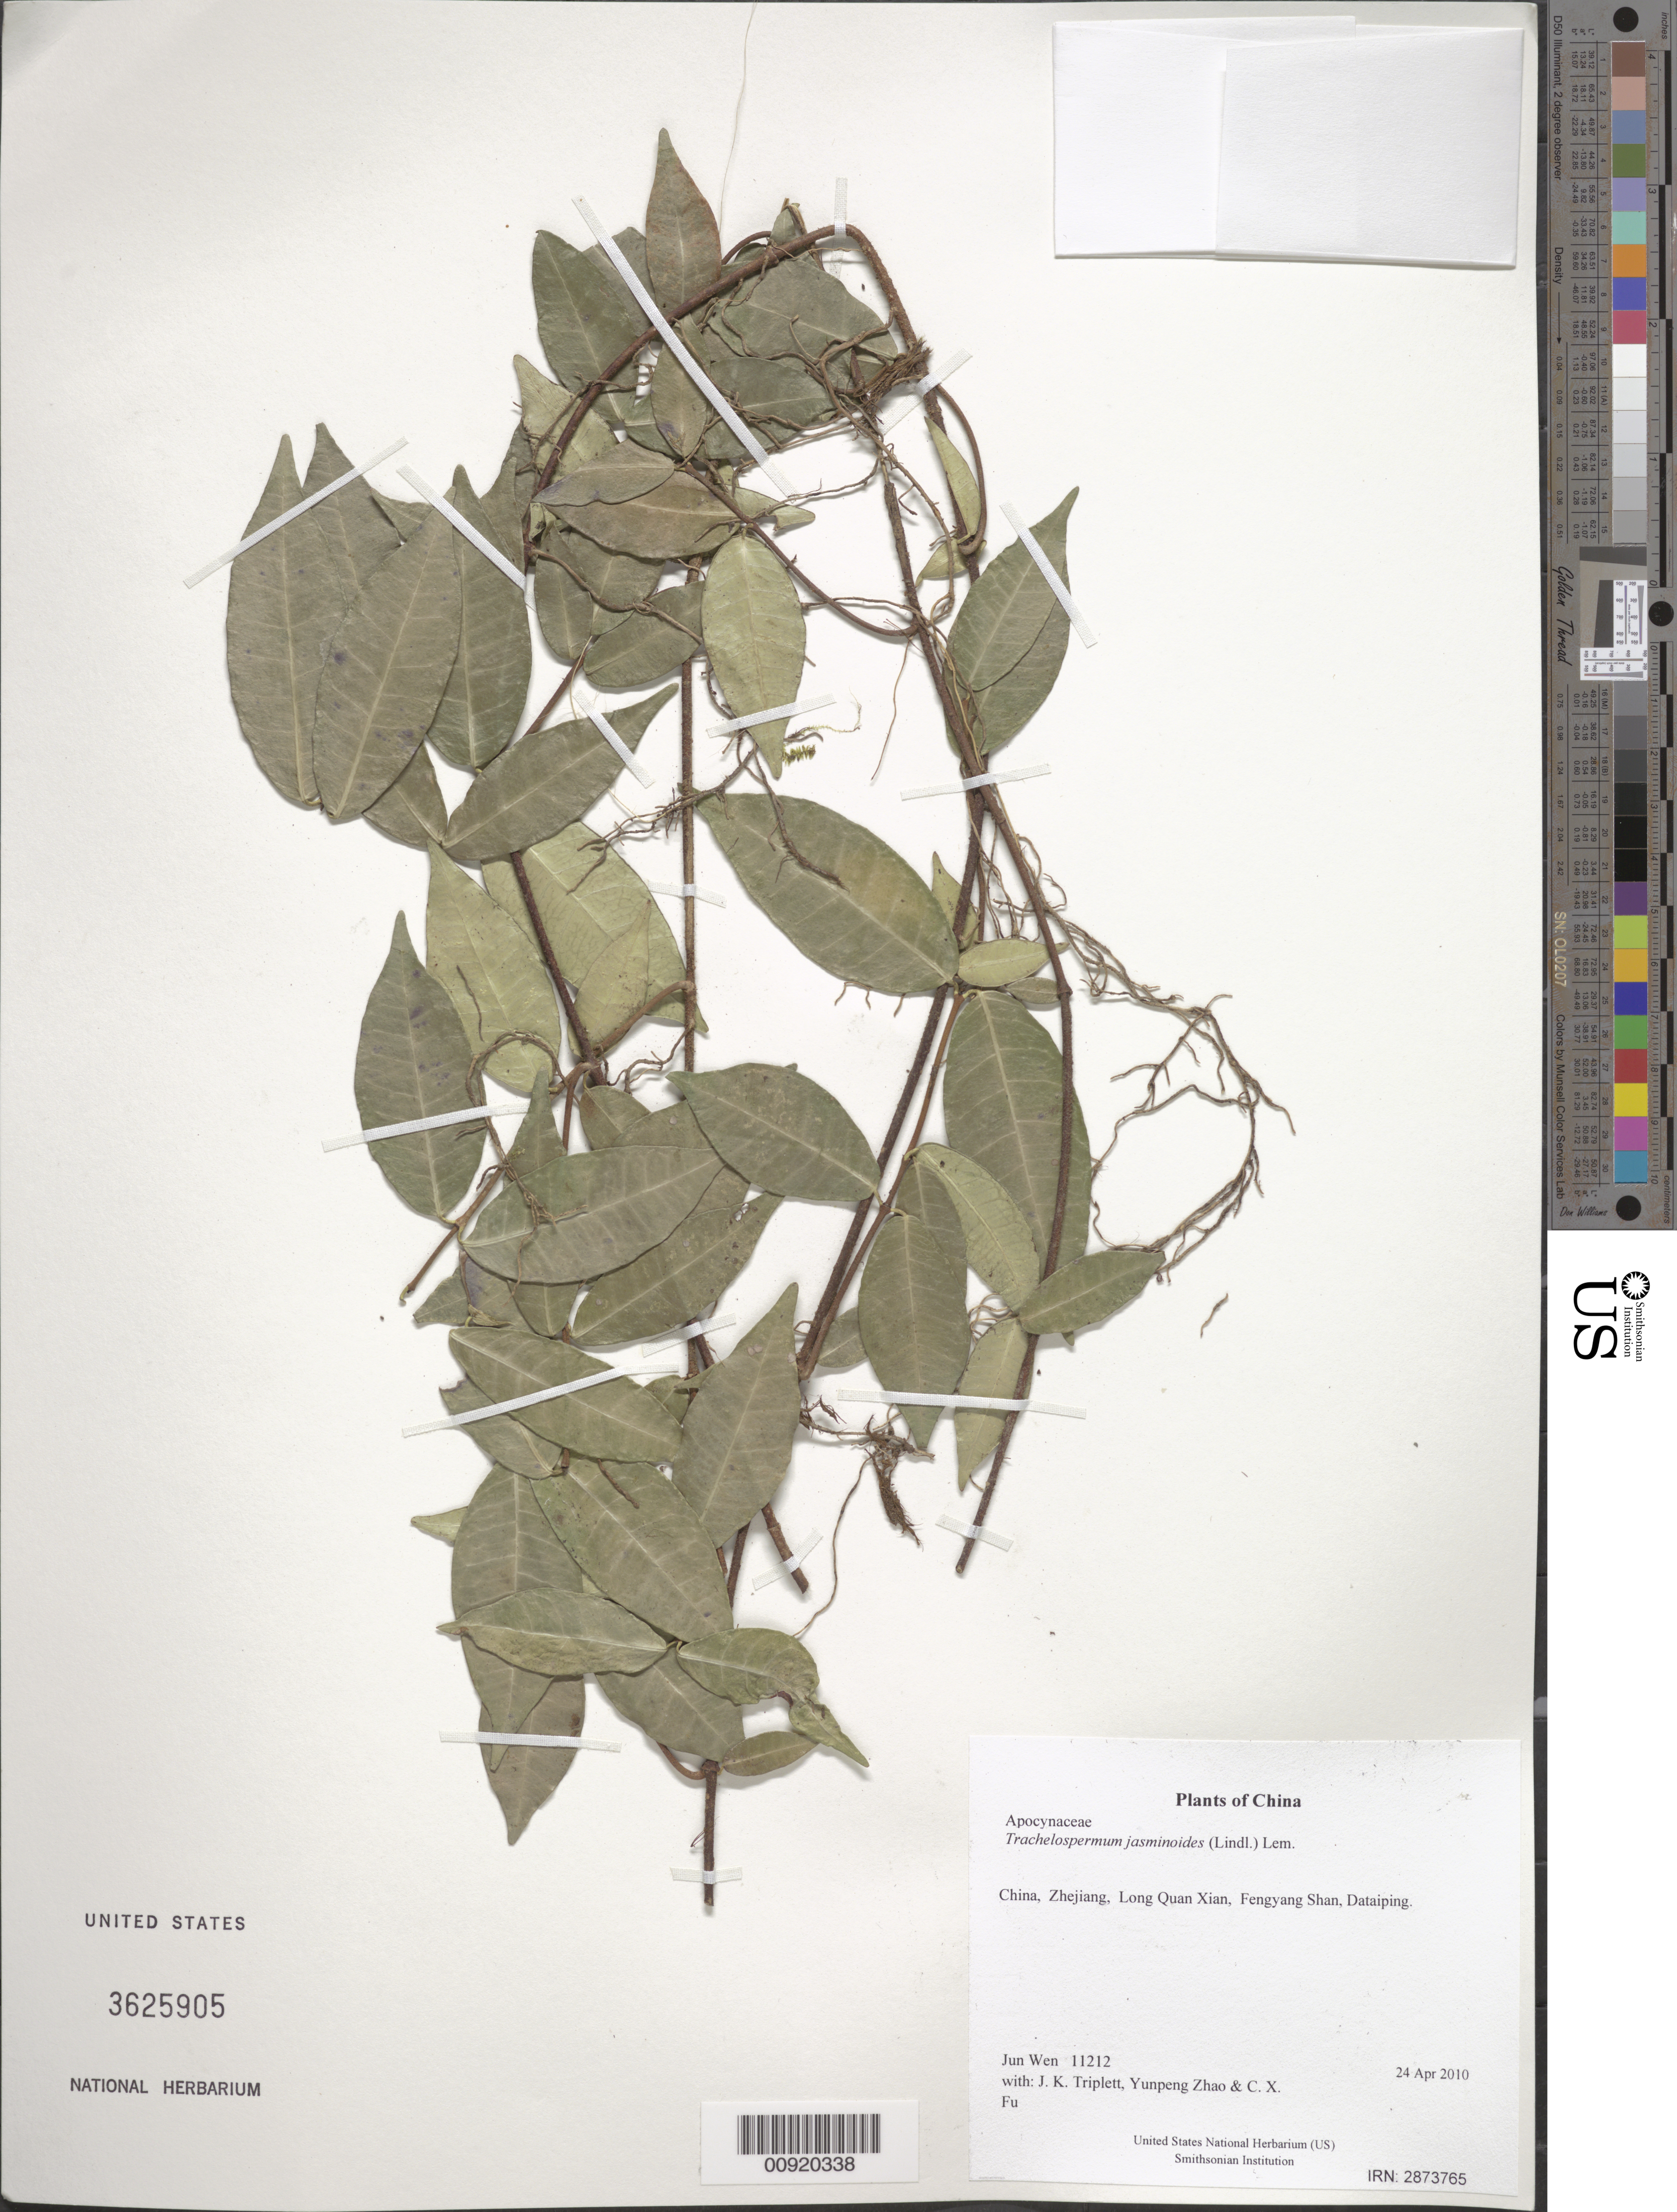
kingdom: Plantae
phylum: Tracheophyta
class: Magnoliopsida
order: Gentianales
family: Apocynaceae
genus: Trachelospermum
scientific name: Trachelospermum jasminoides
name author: (Lindl.) Lem.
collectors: J. Wen, J. K. Triplett, Yunpeng Zhao & C. X. Fu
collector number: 11212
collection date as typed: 24 Apr 2010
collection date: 2010-04-24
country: China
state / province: Zhejiang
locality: Long Quan Xian, Fengyang Shan, Dataiping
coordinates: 27 54 52.33 N, 119 10 12.54 E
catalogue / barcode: US 3625905